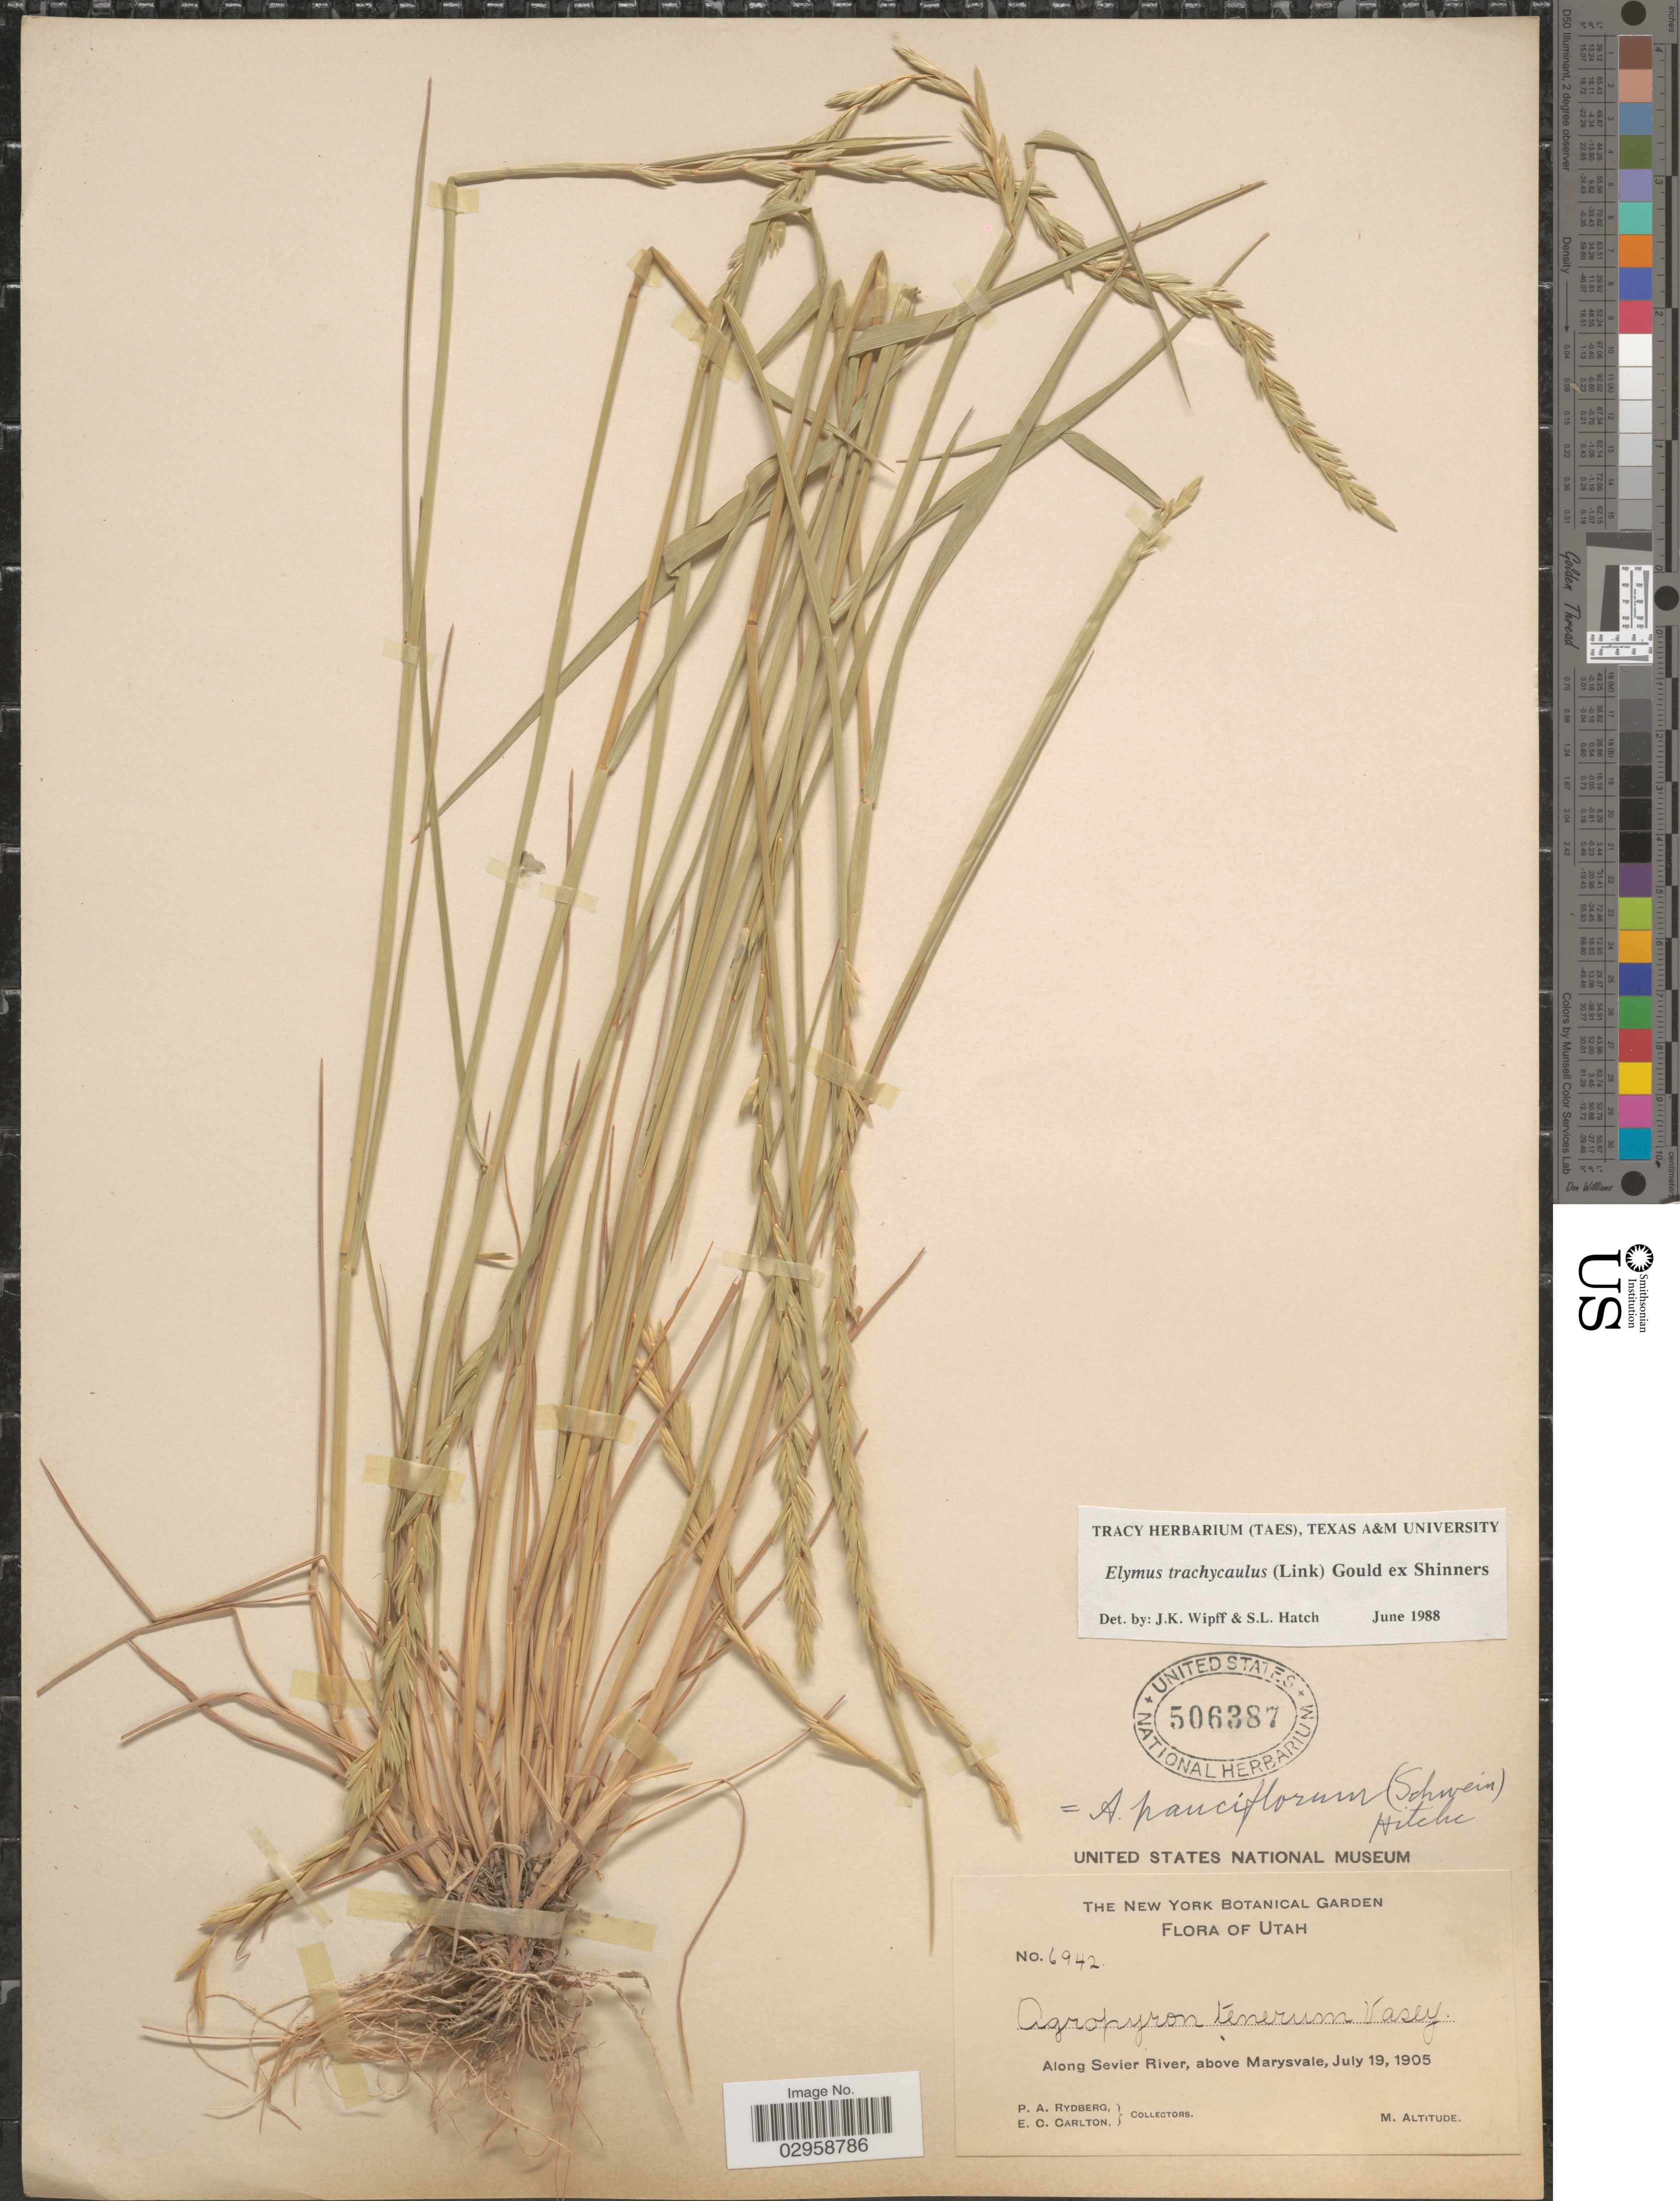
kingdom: Plantae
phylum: Tracheophyta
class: Liliopsida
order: Poales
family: Poaceae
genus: Elymus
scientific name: Elymus trachycaulus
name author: (Link) Gould ex Shinners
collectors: P. A. Rydberg & E. Carlton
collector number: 6942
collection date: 1905-07-19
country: United States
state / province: Utah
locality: Along Sevier River, above Marysvale.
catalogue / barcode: US 506387